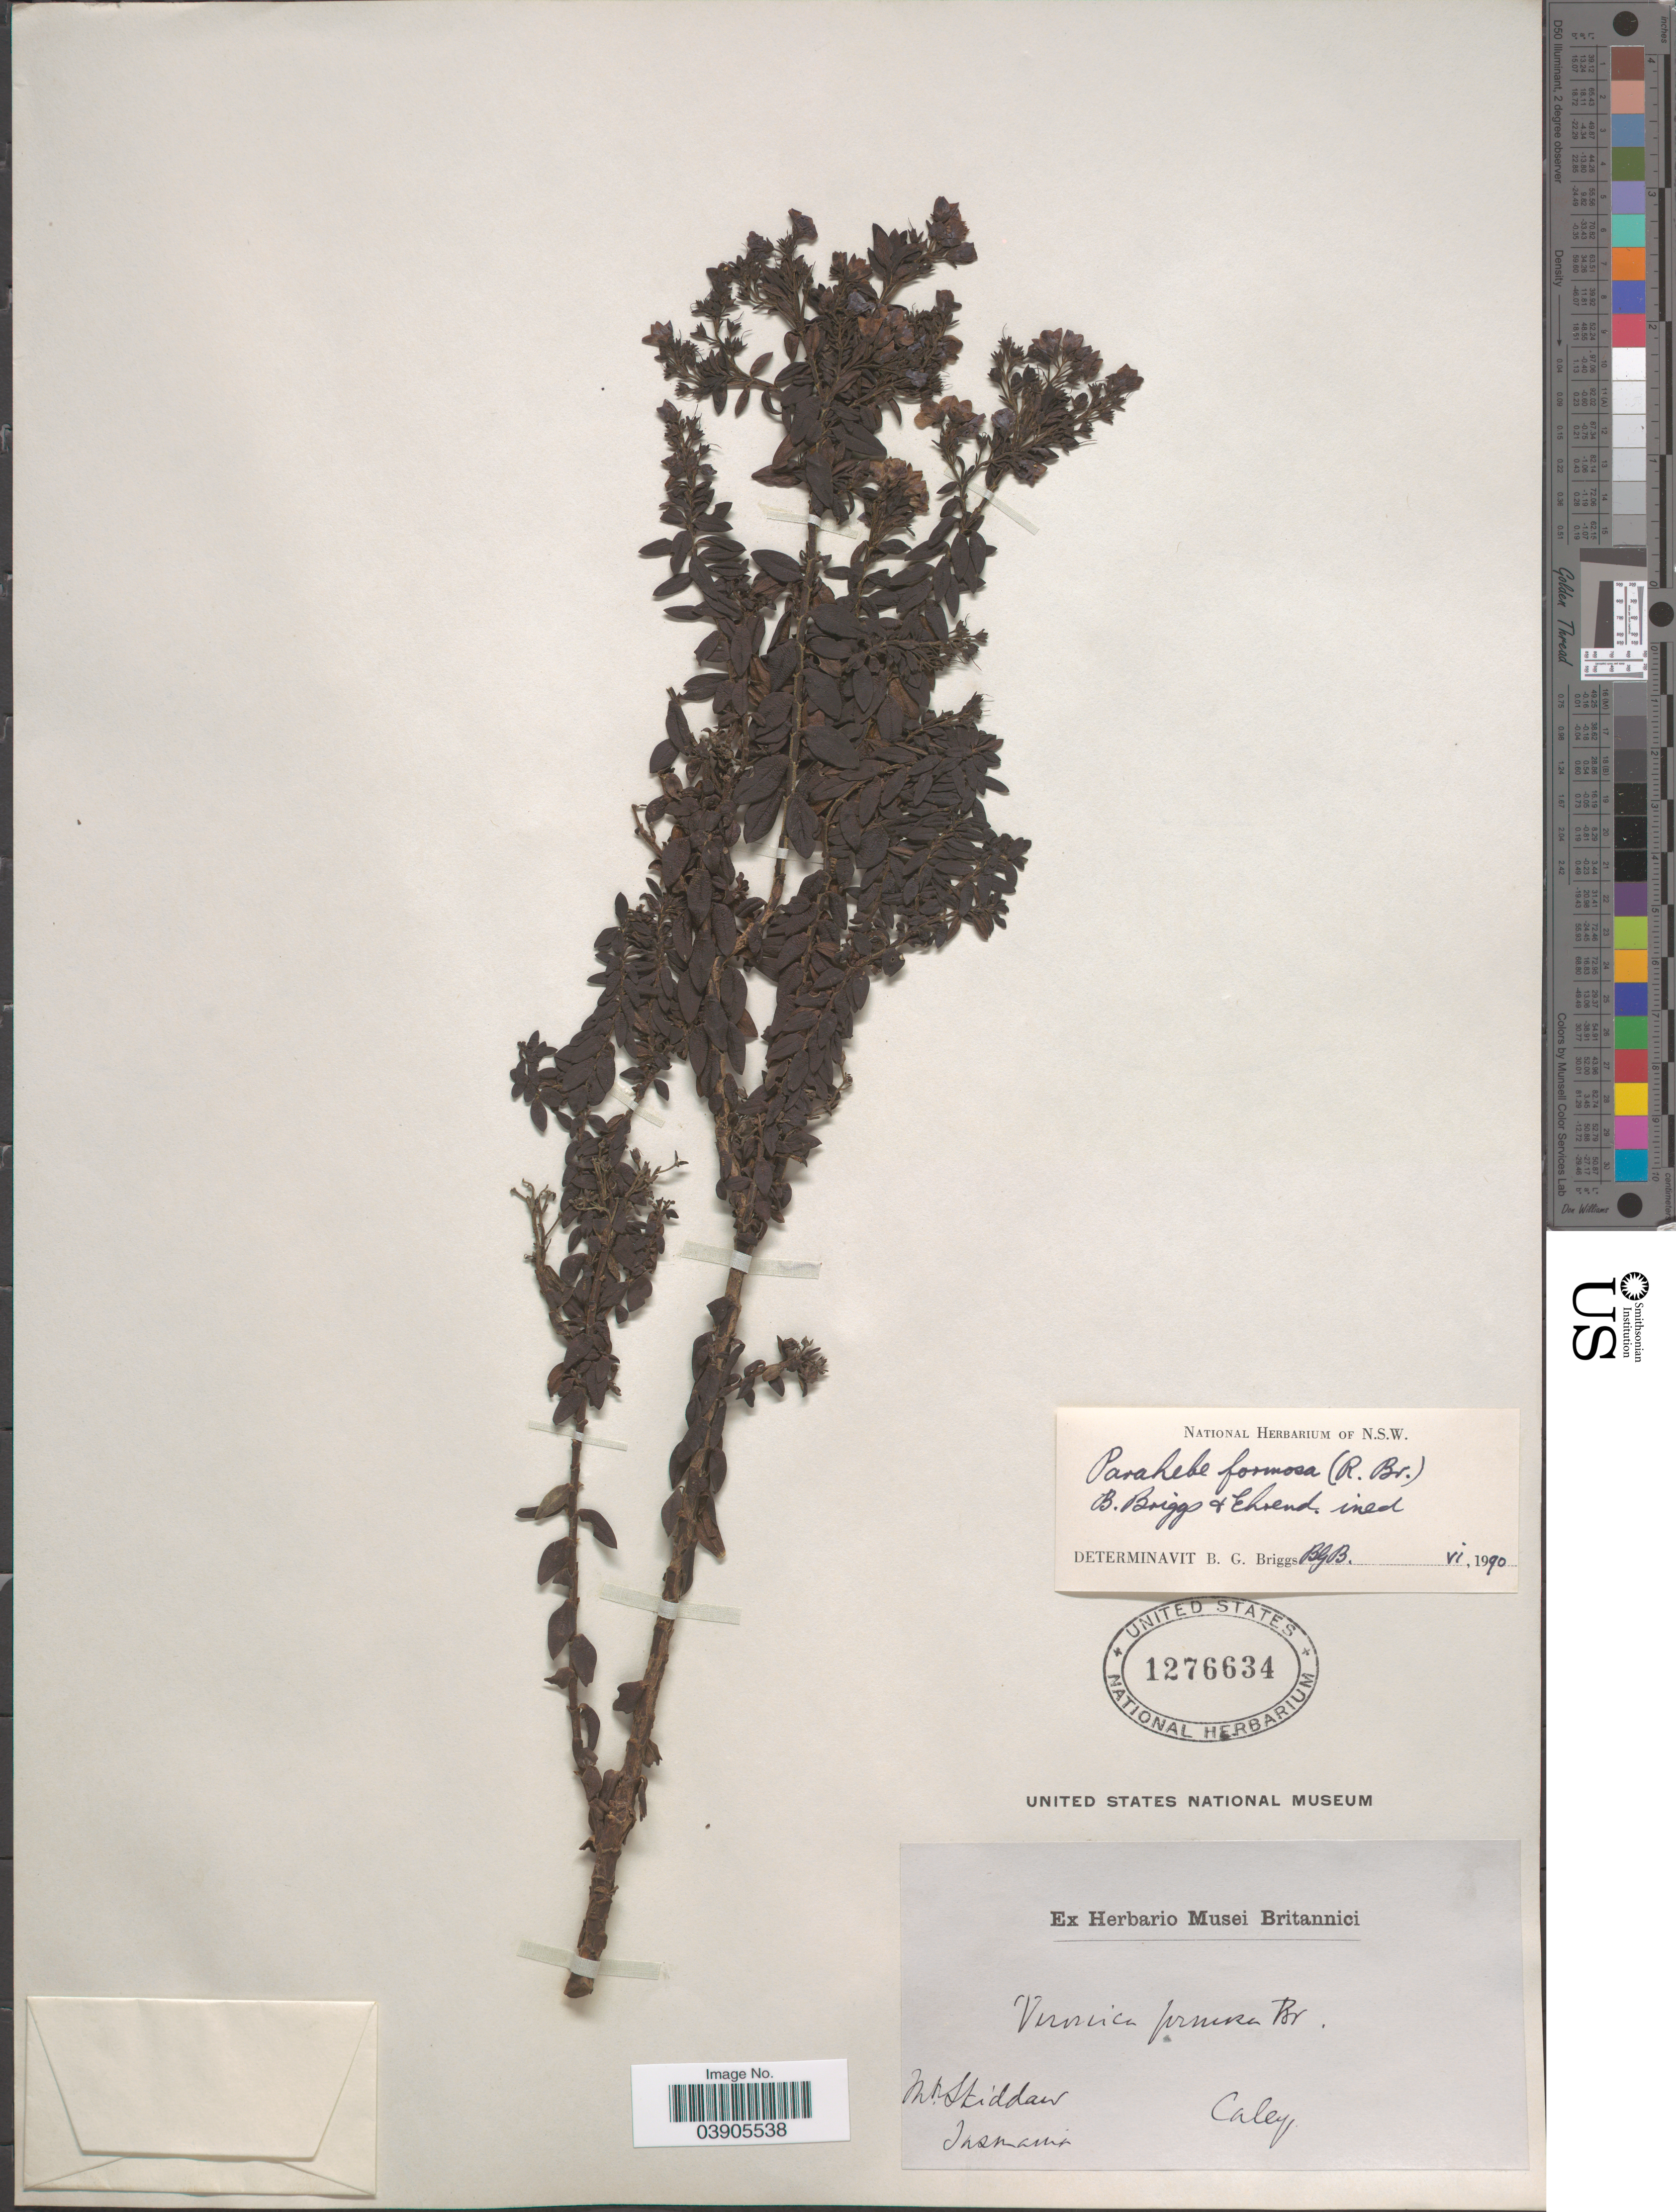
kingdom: Plantae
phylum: Tracheophyta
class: Magnoliopsida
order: Lamiales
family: Plantaginaceae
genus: Veronica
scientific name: Veronica formosa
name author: R. Br.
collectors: -. Caley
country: Australia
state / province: Tasmania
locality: Mt. Skiddaw.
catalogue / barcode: US 1276634